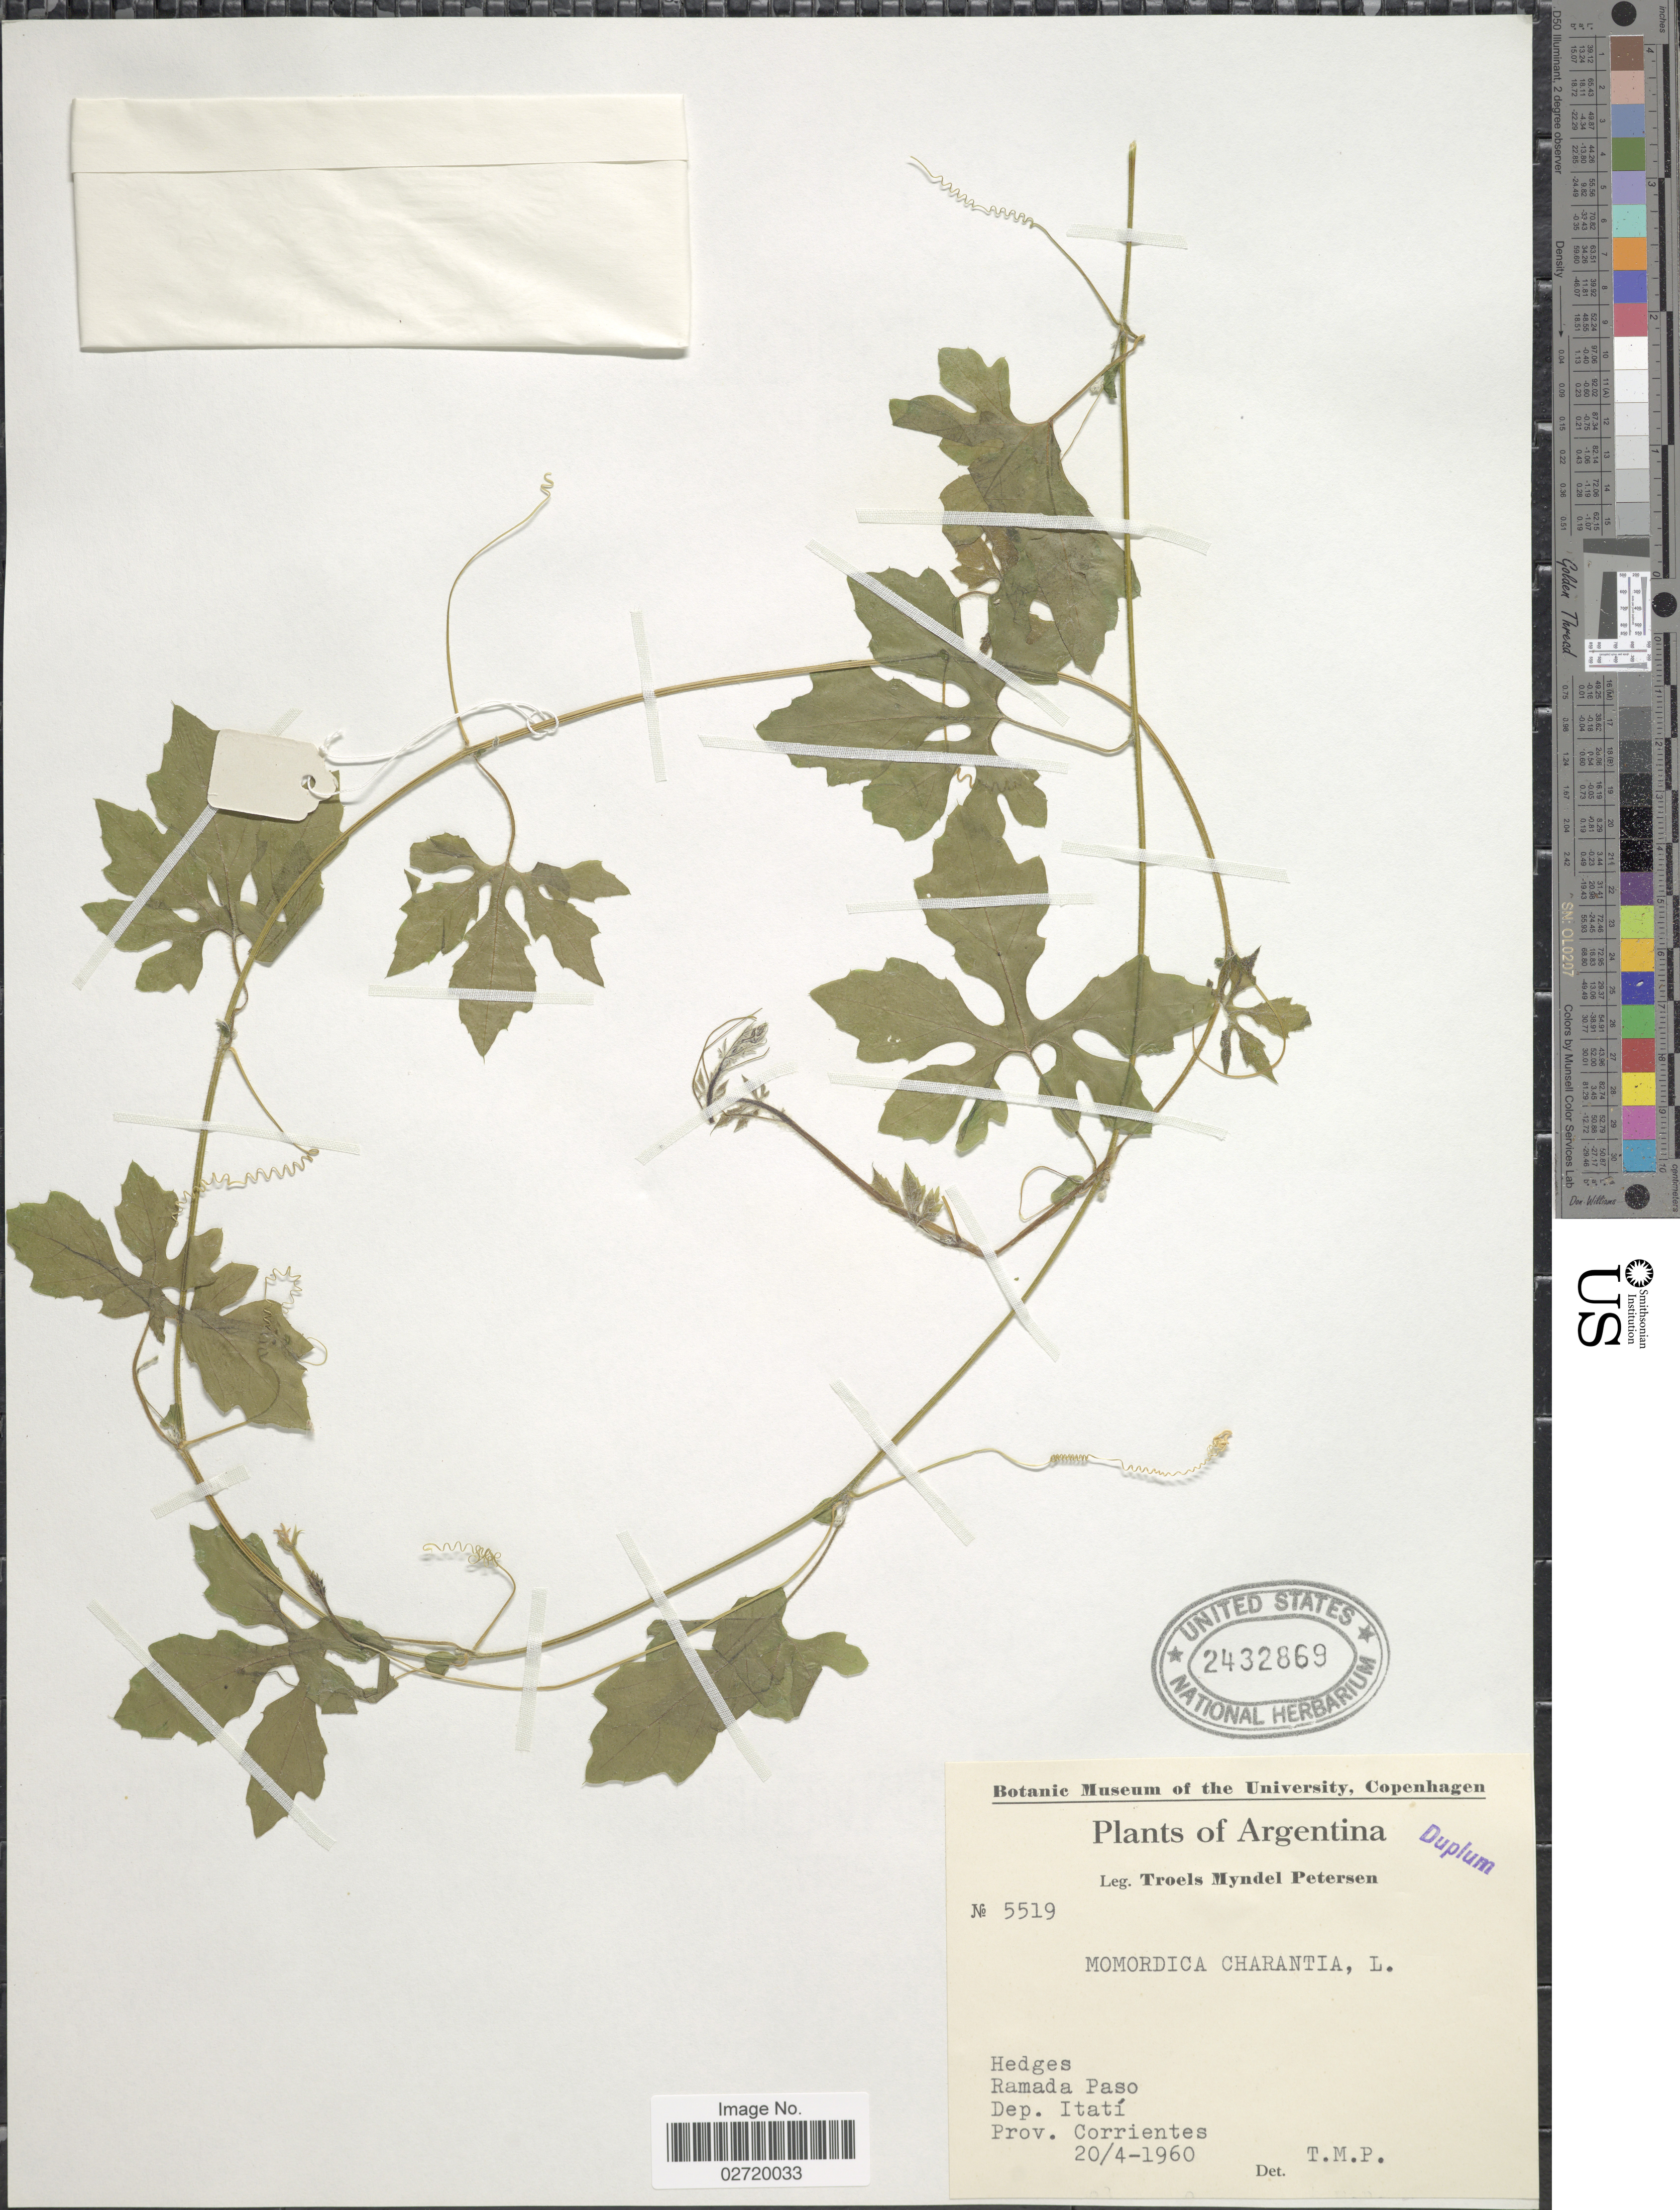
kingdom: Plantae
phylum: Tracheophyta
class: Magnoliopsida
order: Cucurbitales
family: Cucurbitaceae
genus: Momordica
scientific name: Momordica charantia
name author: L.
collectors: T. M. Petersen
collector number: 5519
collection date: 1960-04-20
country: Argentina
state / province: Corrientes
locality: Hedges, Ramada Paso. Dep. Itati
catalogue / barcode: US 2432869